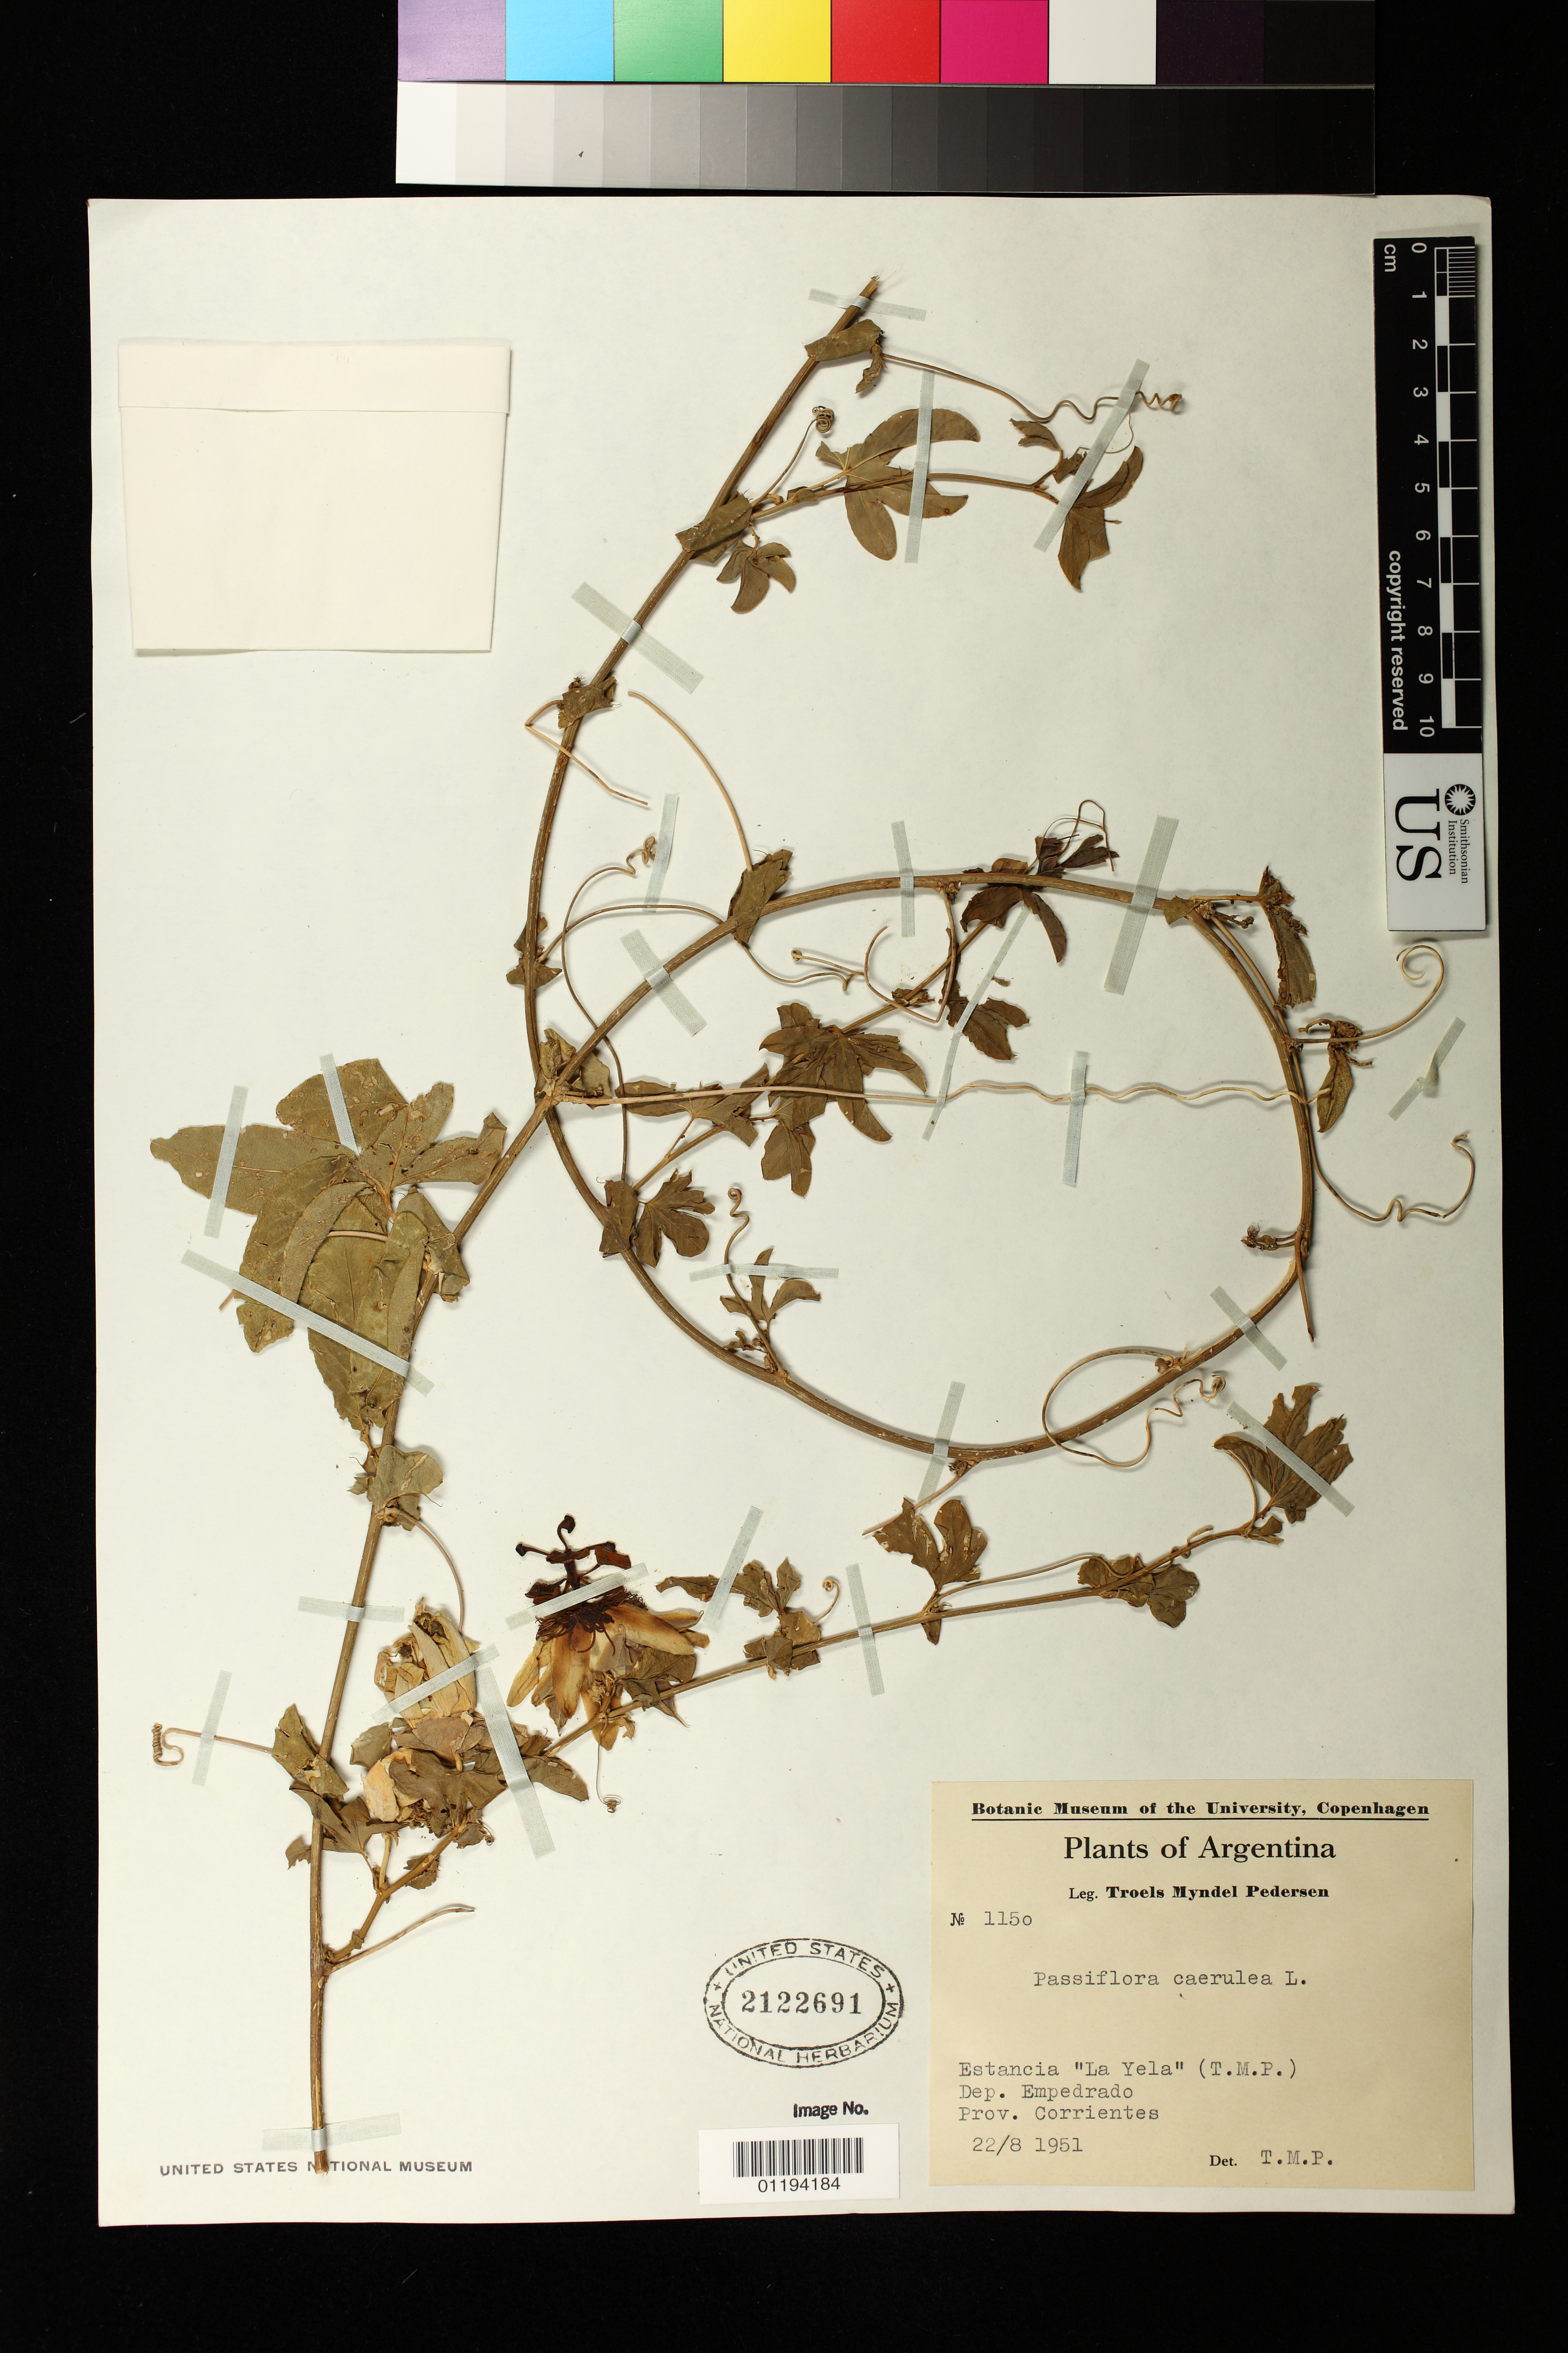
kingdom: Plantae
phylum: Tracheophyta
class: Magnoliopsida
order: Malpighiales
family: Passifloraceae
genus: Passiflora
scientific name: Passiflora caerulea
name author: L.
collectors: T. M. Pedersen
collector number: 1150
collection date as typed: Aug 22 1951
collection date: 1951-08-22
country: Argentina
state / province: Corrientes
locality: Estancian "La Yela" (T.M.P) Dep. Empedrado Prov. Corrientes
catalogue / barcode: US 2122691